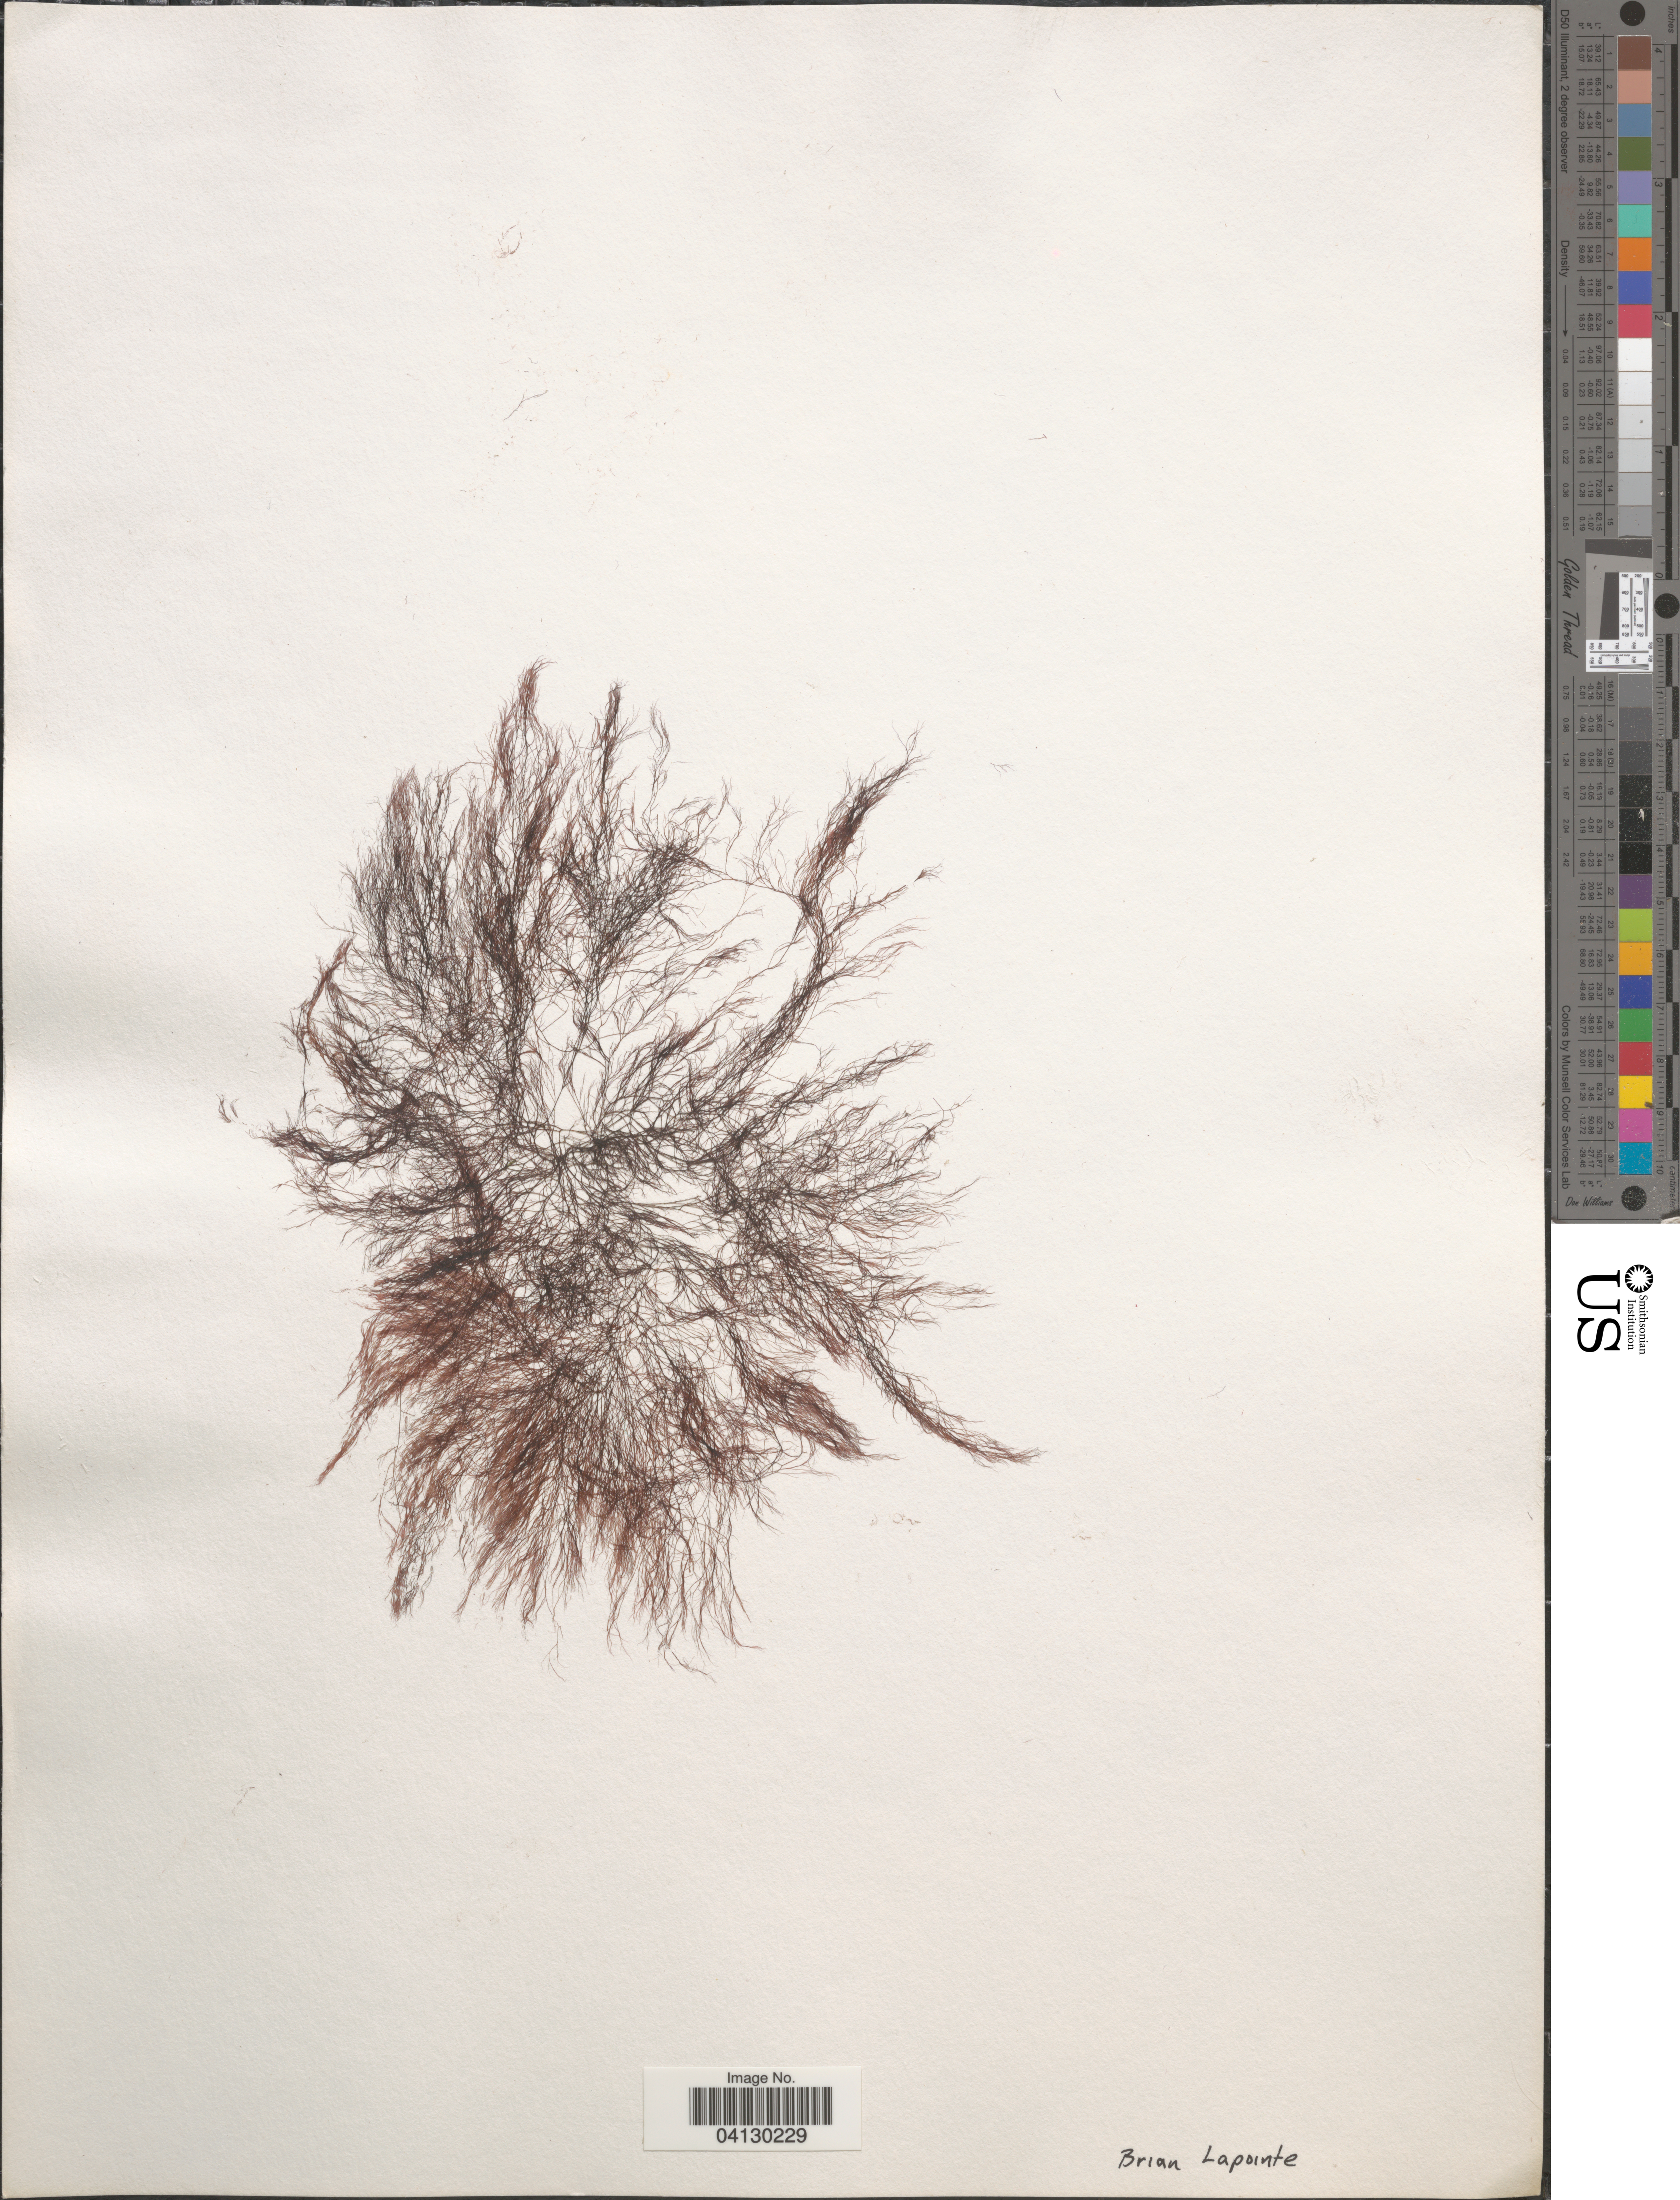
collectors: B. Lapointe